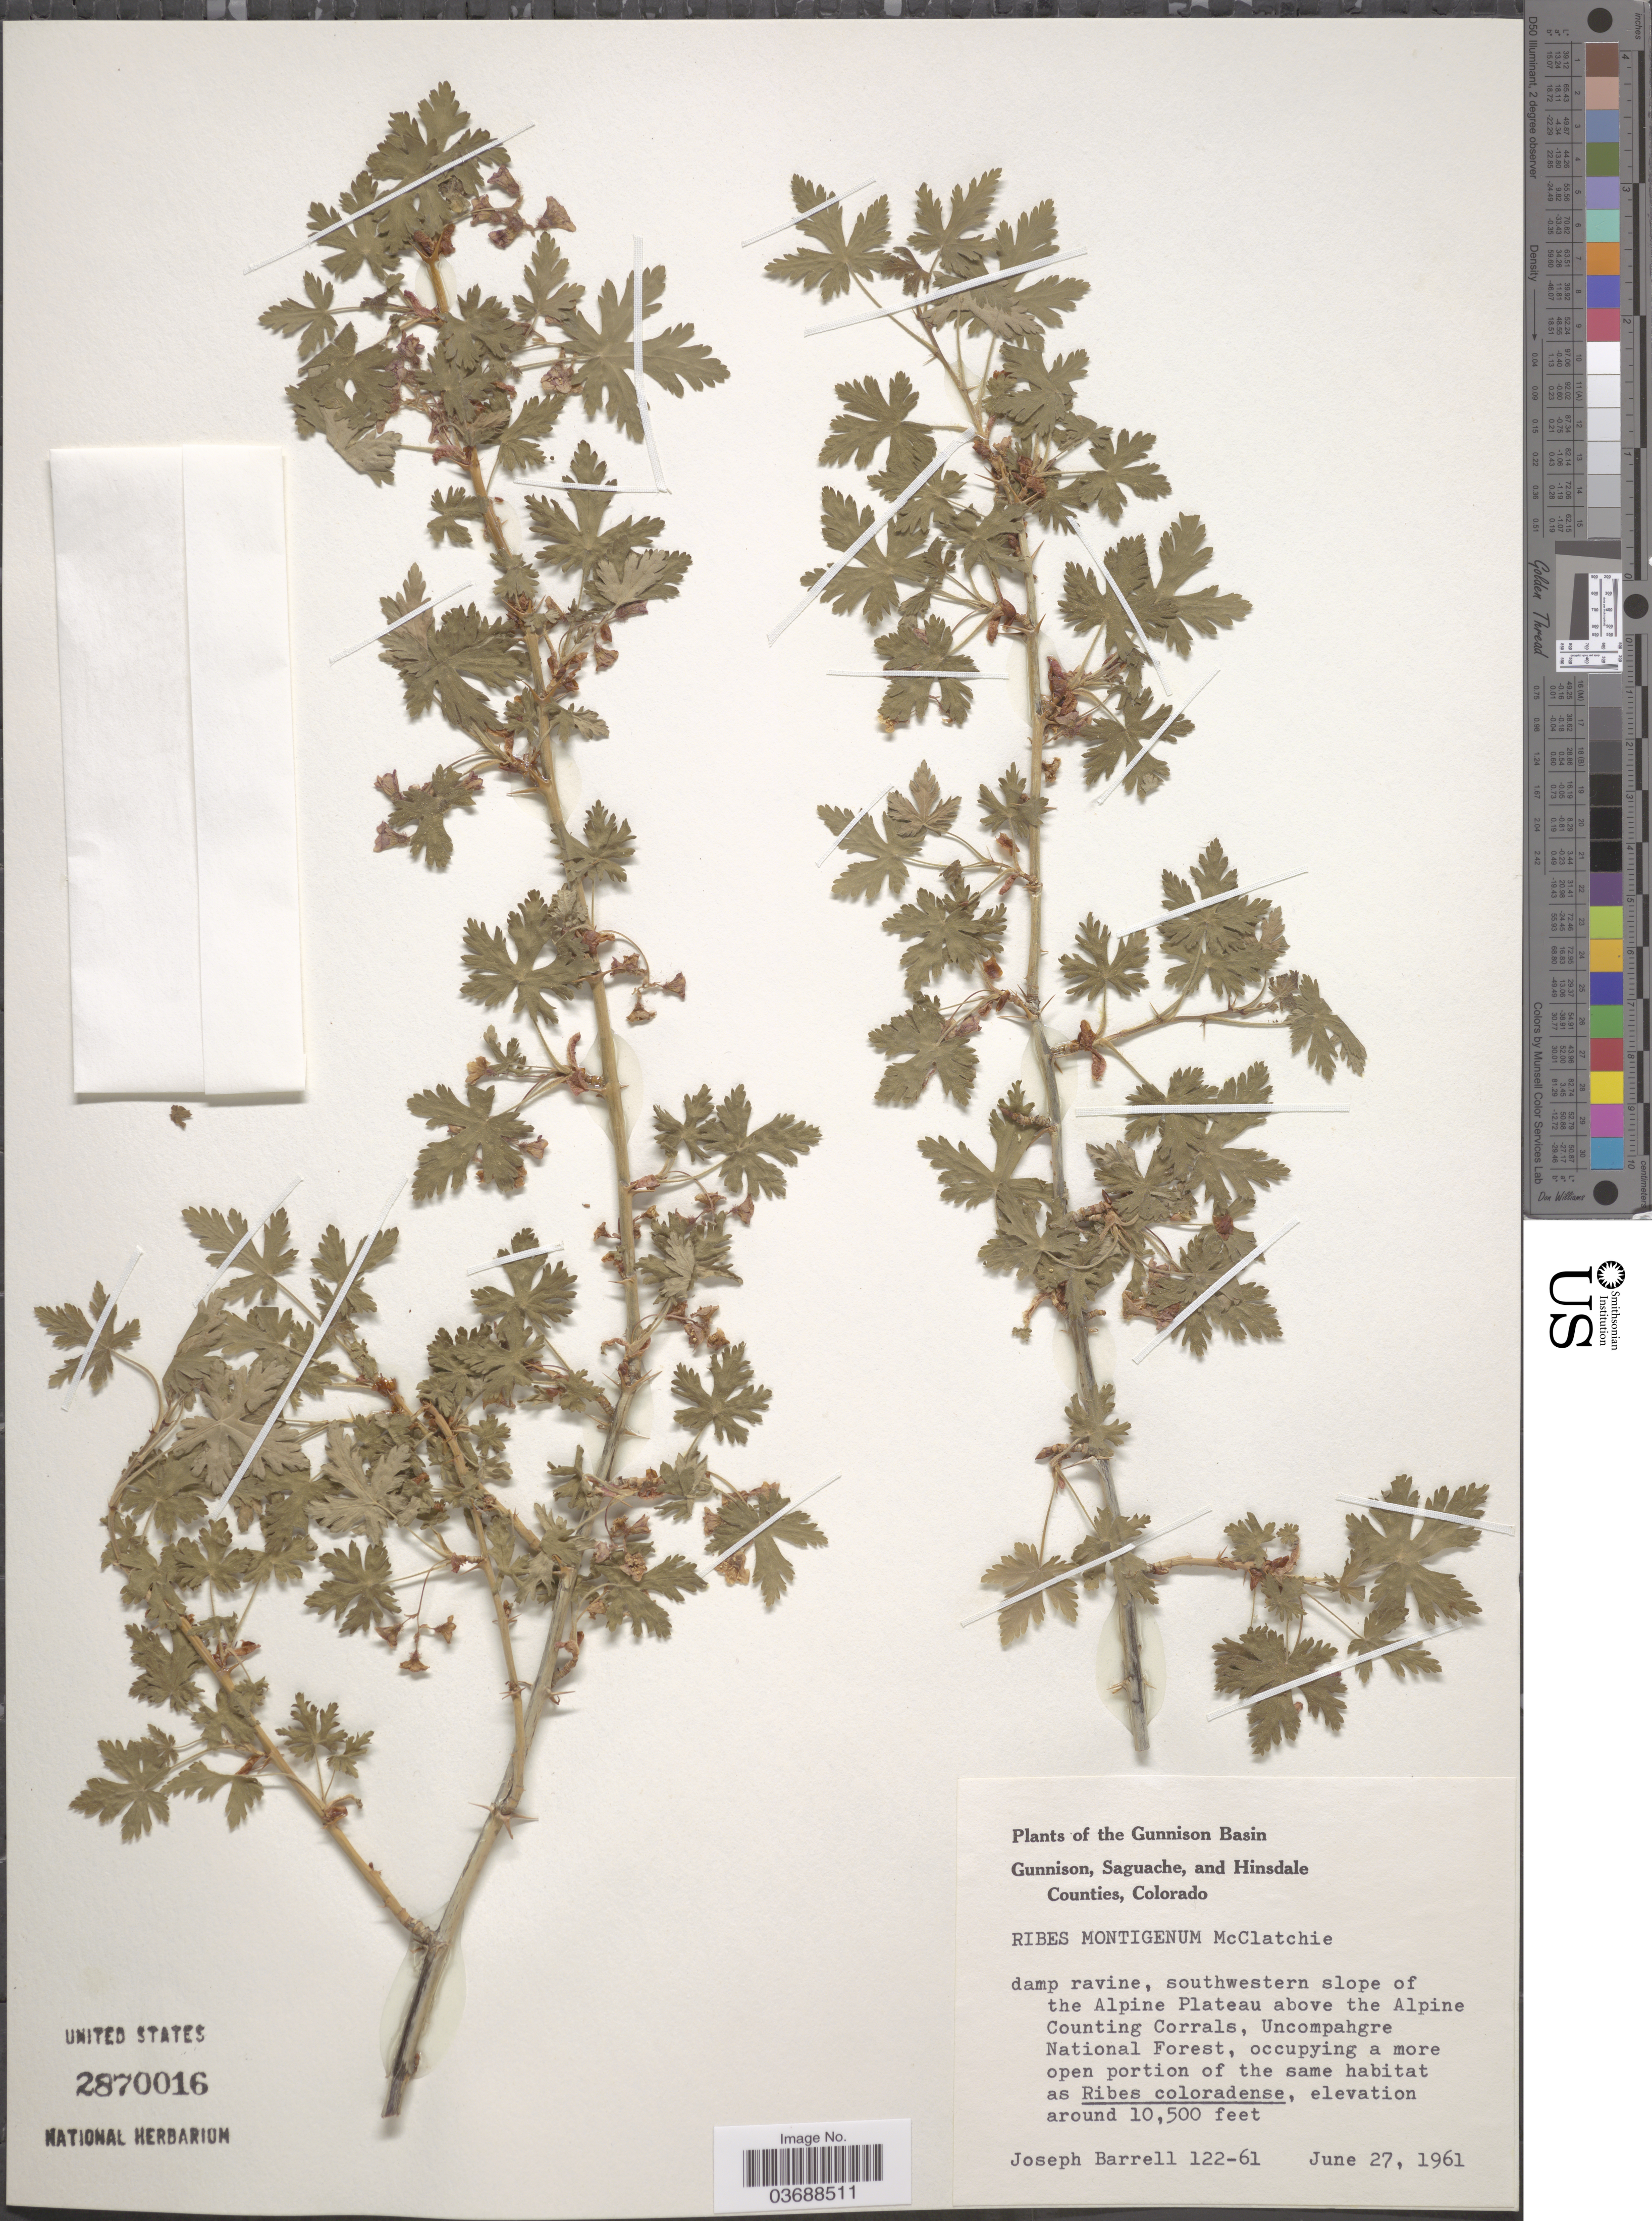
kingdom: Plantae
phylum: Tracheophyta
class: Magnoliopsida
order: Saxifragales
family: Grossulariaceae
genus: Ribes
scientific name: Ribes montigenum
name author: McClatchie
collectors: J. Barrell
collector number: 122-61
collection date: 1961-06-27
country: United States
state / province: Colorado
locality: The Gunnison Basin. Southwestern slope of the Alpine Plateau above the Alpine Counting Corrals, Uncompahgre National Forest.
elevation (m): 3200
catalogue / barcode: US 2870016